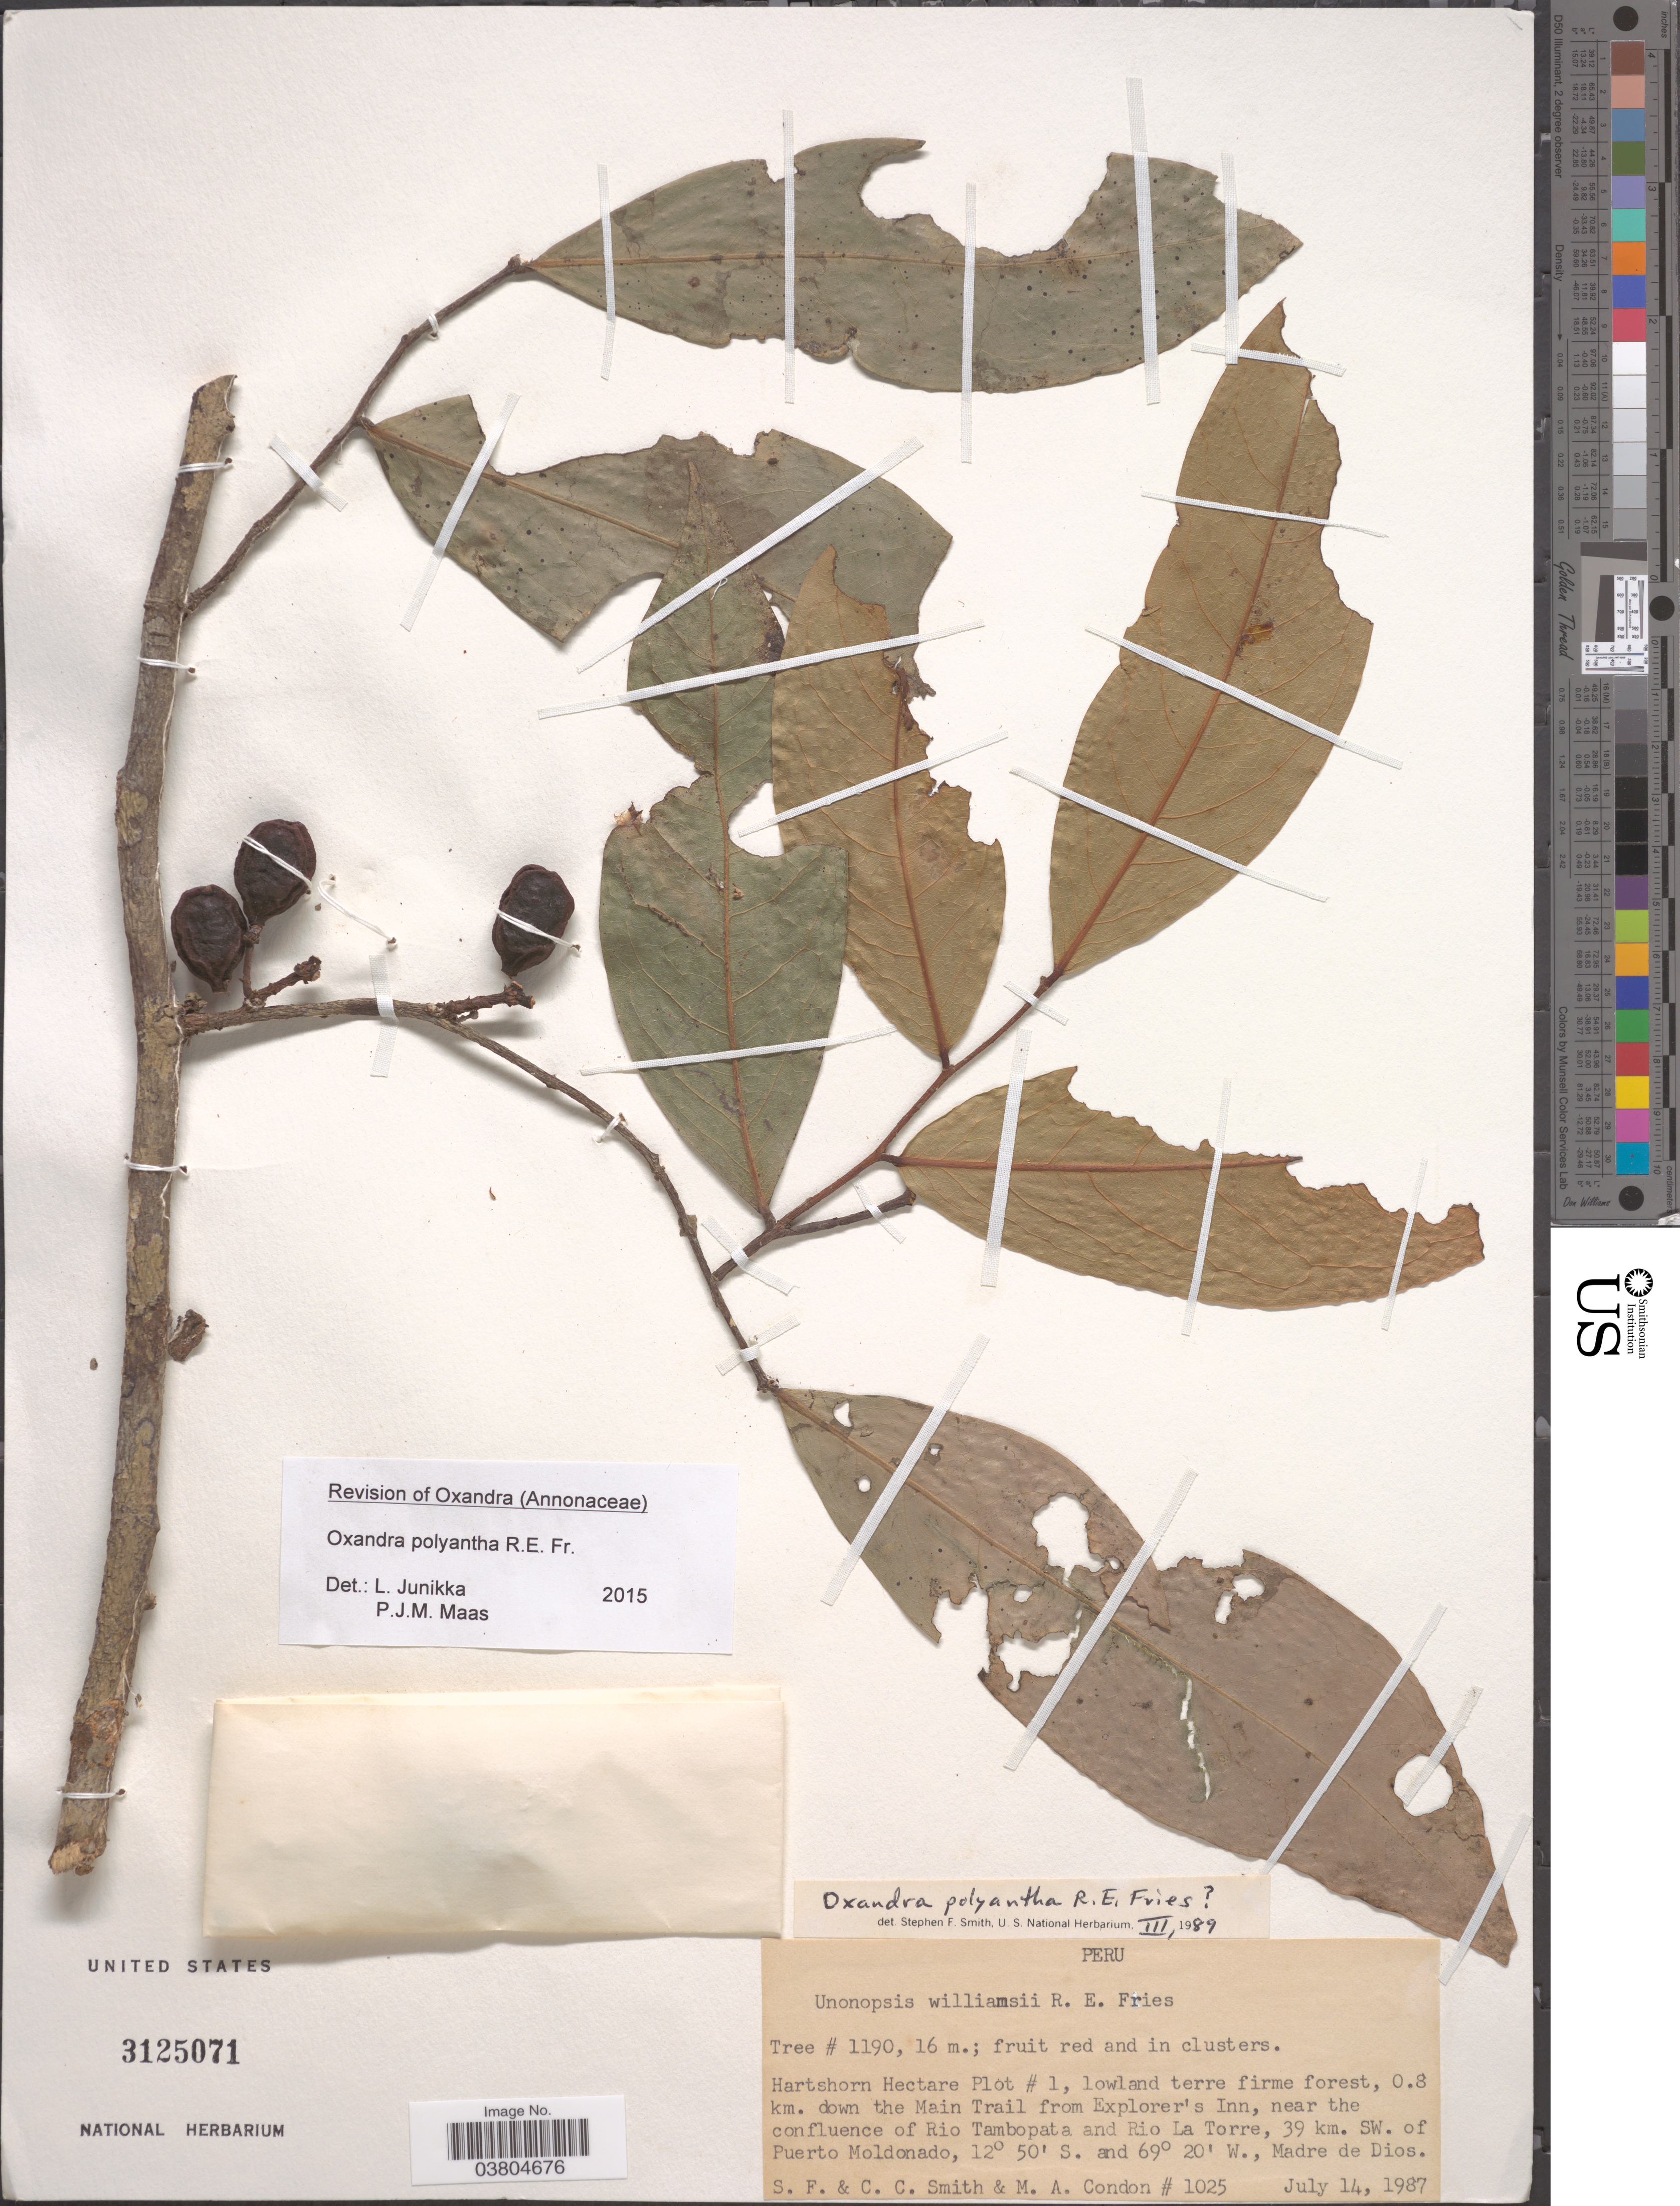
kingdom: Plantae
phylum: Tracheophyta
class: Magnoliopsida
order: Magnoliales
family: Annonaceae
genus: Oxandra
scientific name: Oxandra polyantha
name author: R.E. Fr.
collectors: S.F. Smith, C. C. Smith & M. Condon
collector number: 1025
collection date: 1987-07-14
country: Peru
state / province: Madre de Dios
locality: Hartshorn Hectare Plot #1, lowland terre firme forest, 0.8 km. down the Main Trail from Explorer's Inn, near the confluence of Rio Tambopata and Rio La Torre, 39 km. SW. of Puerto Moldonado.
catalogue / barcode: US 3125071